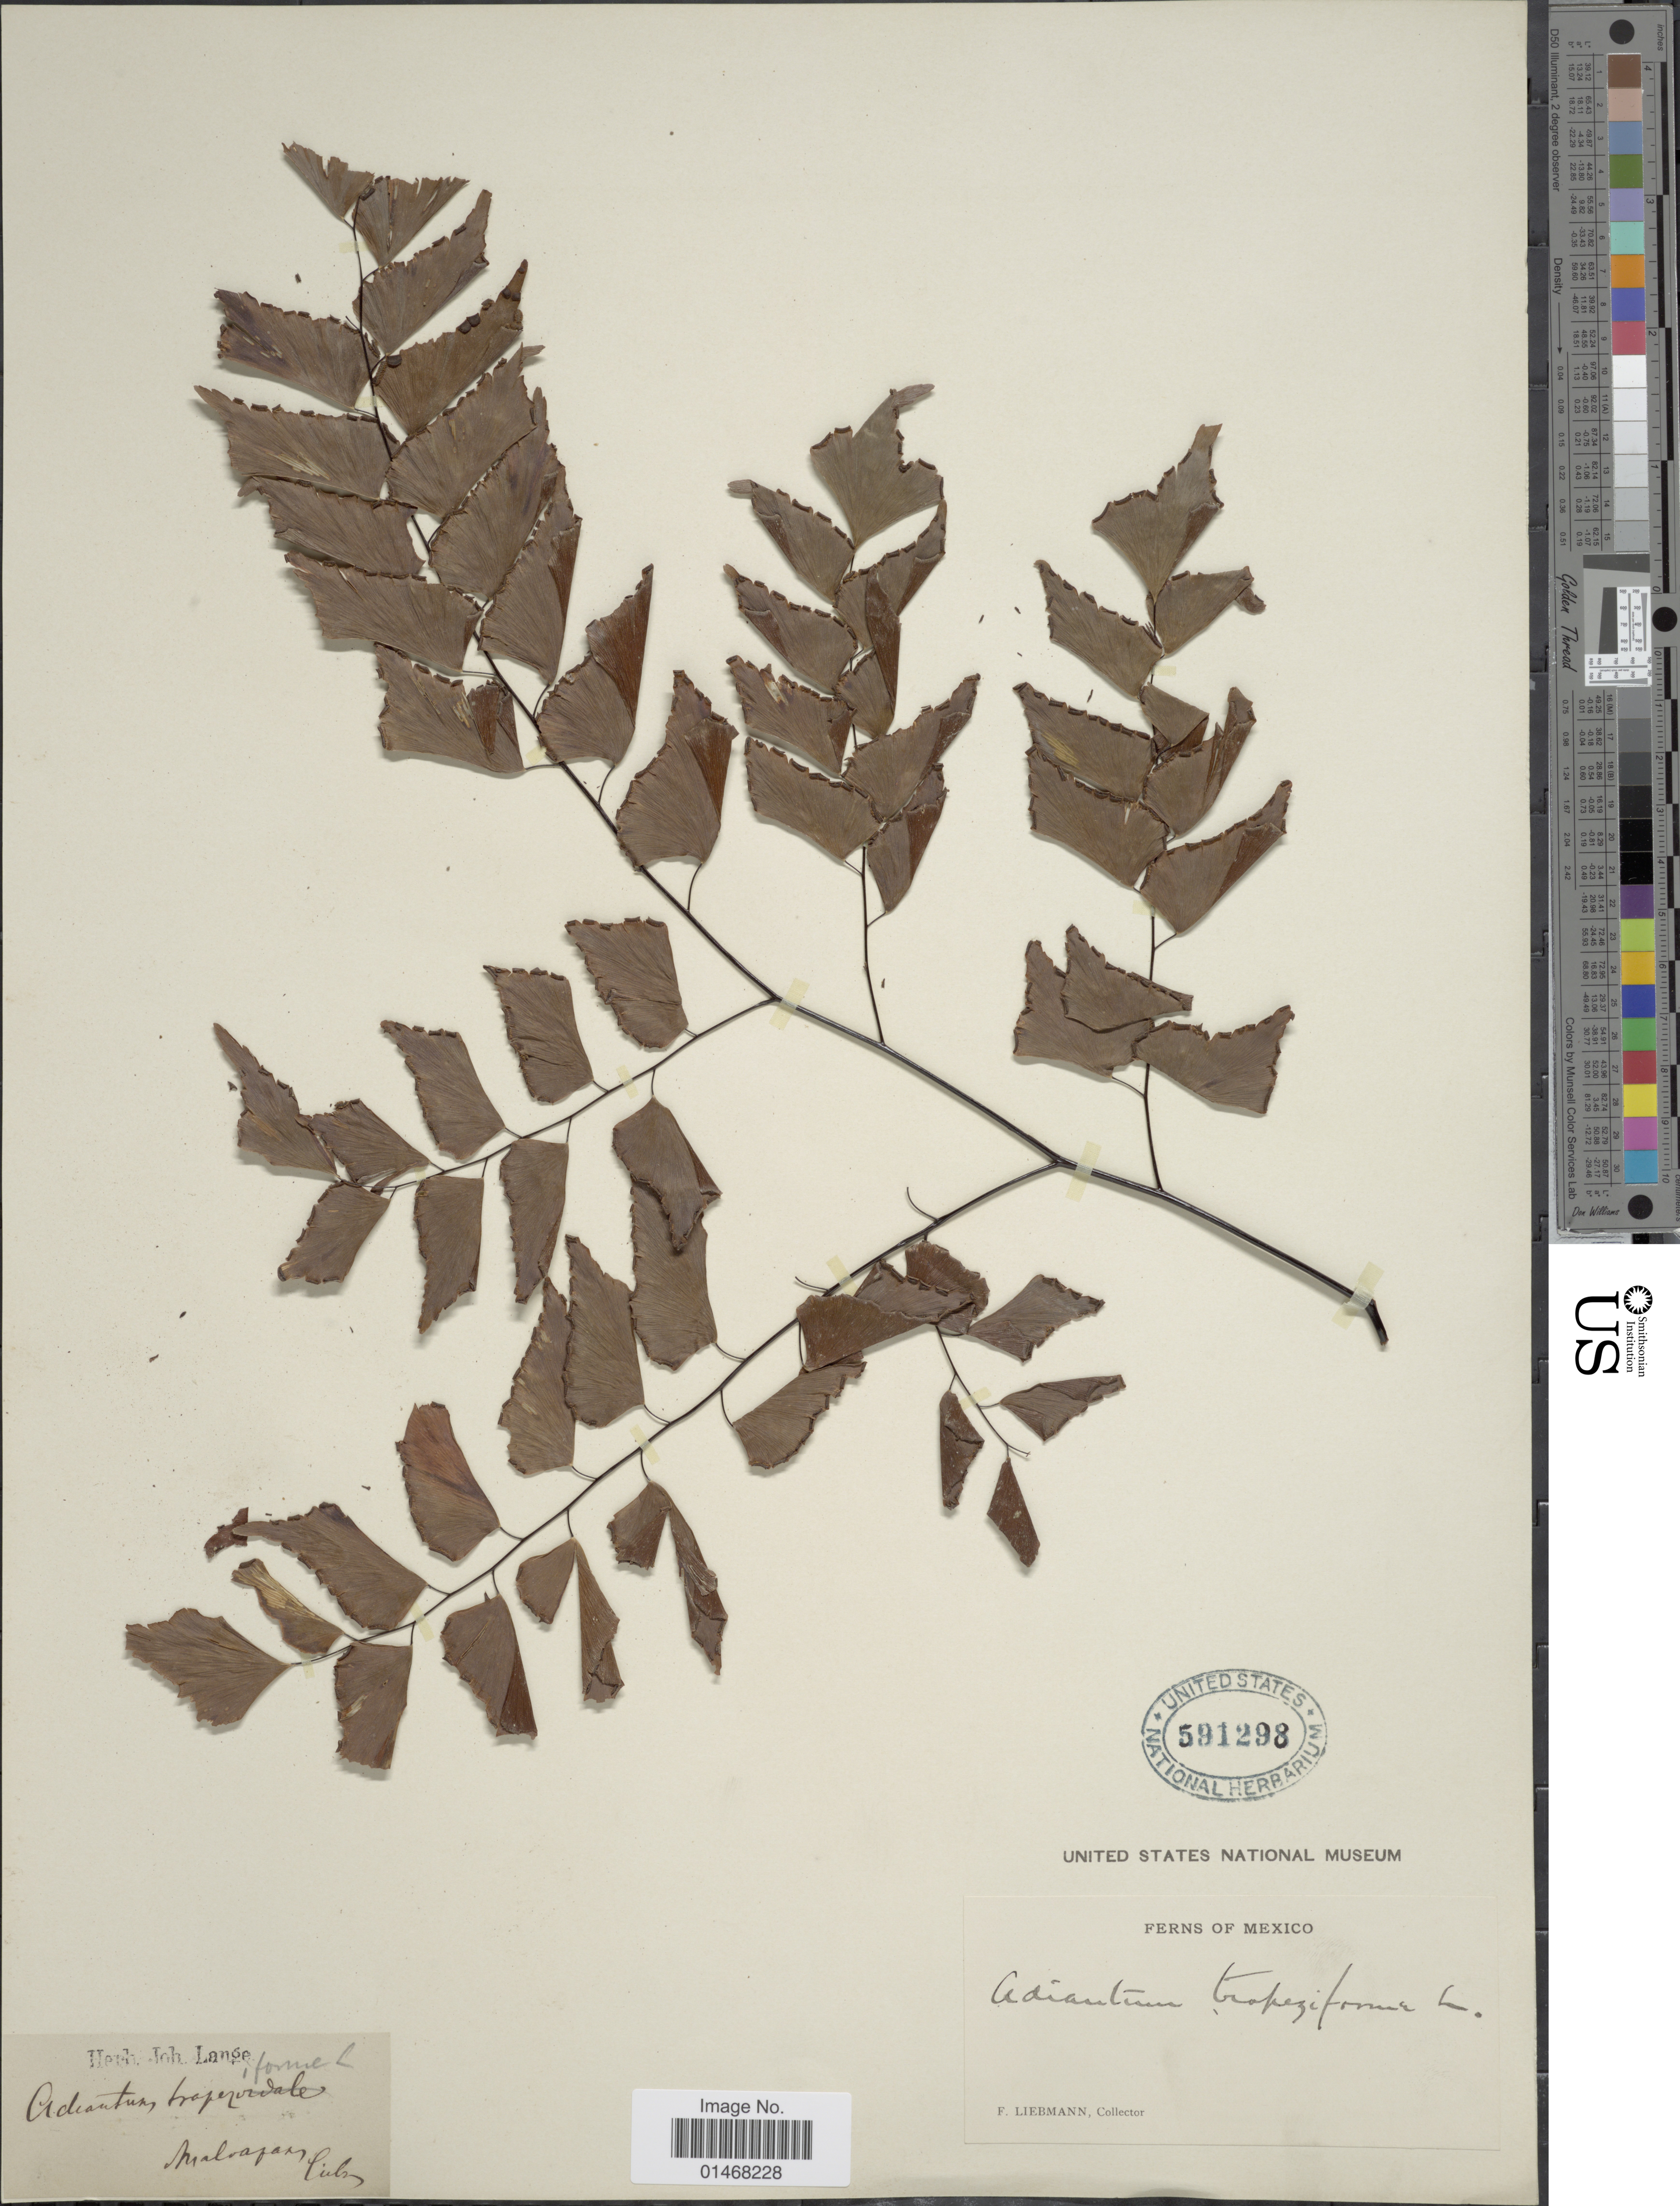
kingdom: Plantae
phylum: Tracheophyta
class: Polypodiopsida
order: Polypodiales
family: Pteridaceae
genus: Adiantum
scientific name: Adiantum trapeziforme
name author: L.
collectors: F. Liebmann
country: Mexico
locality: Maluapan [interpreted]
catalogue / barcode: US 591298